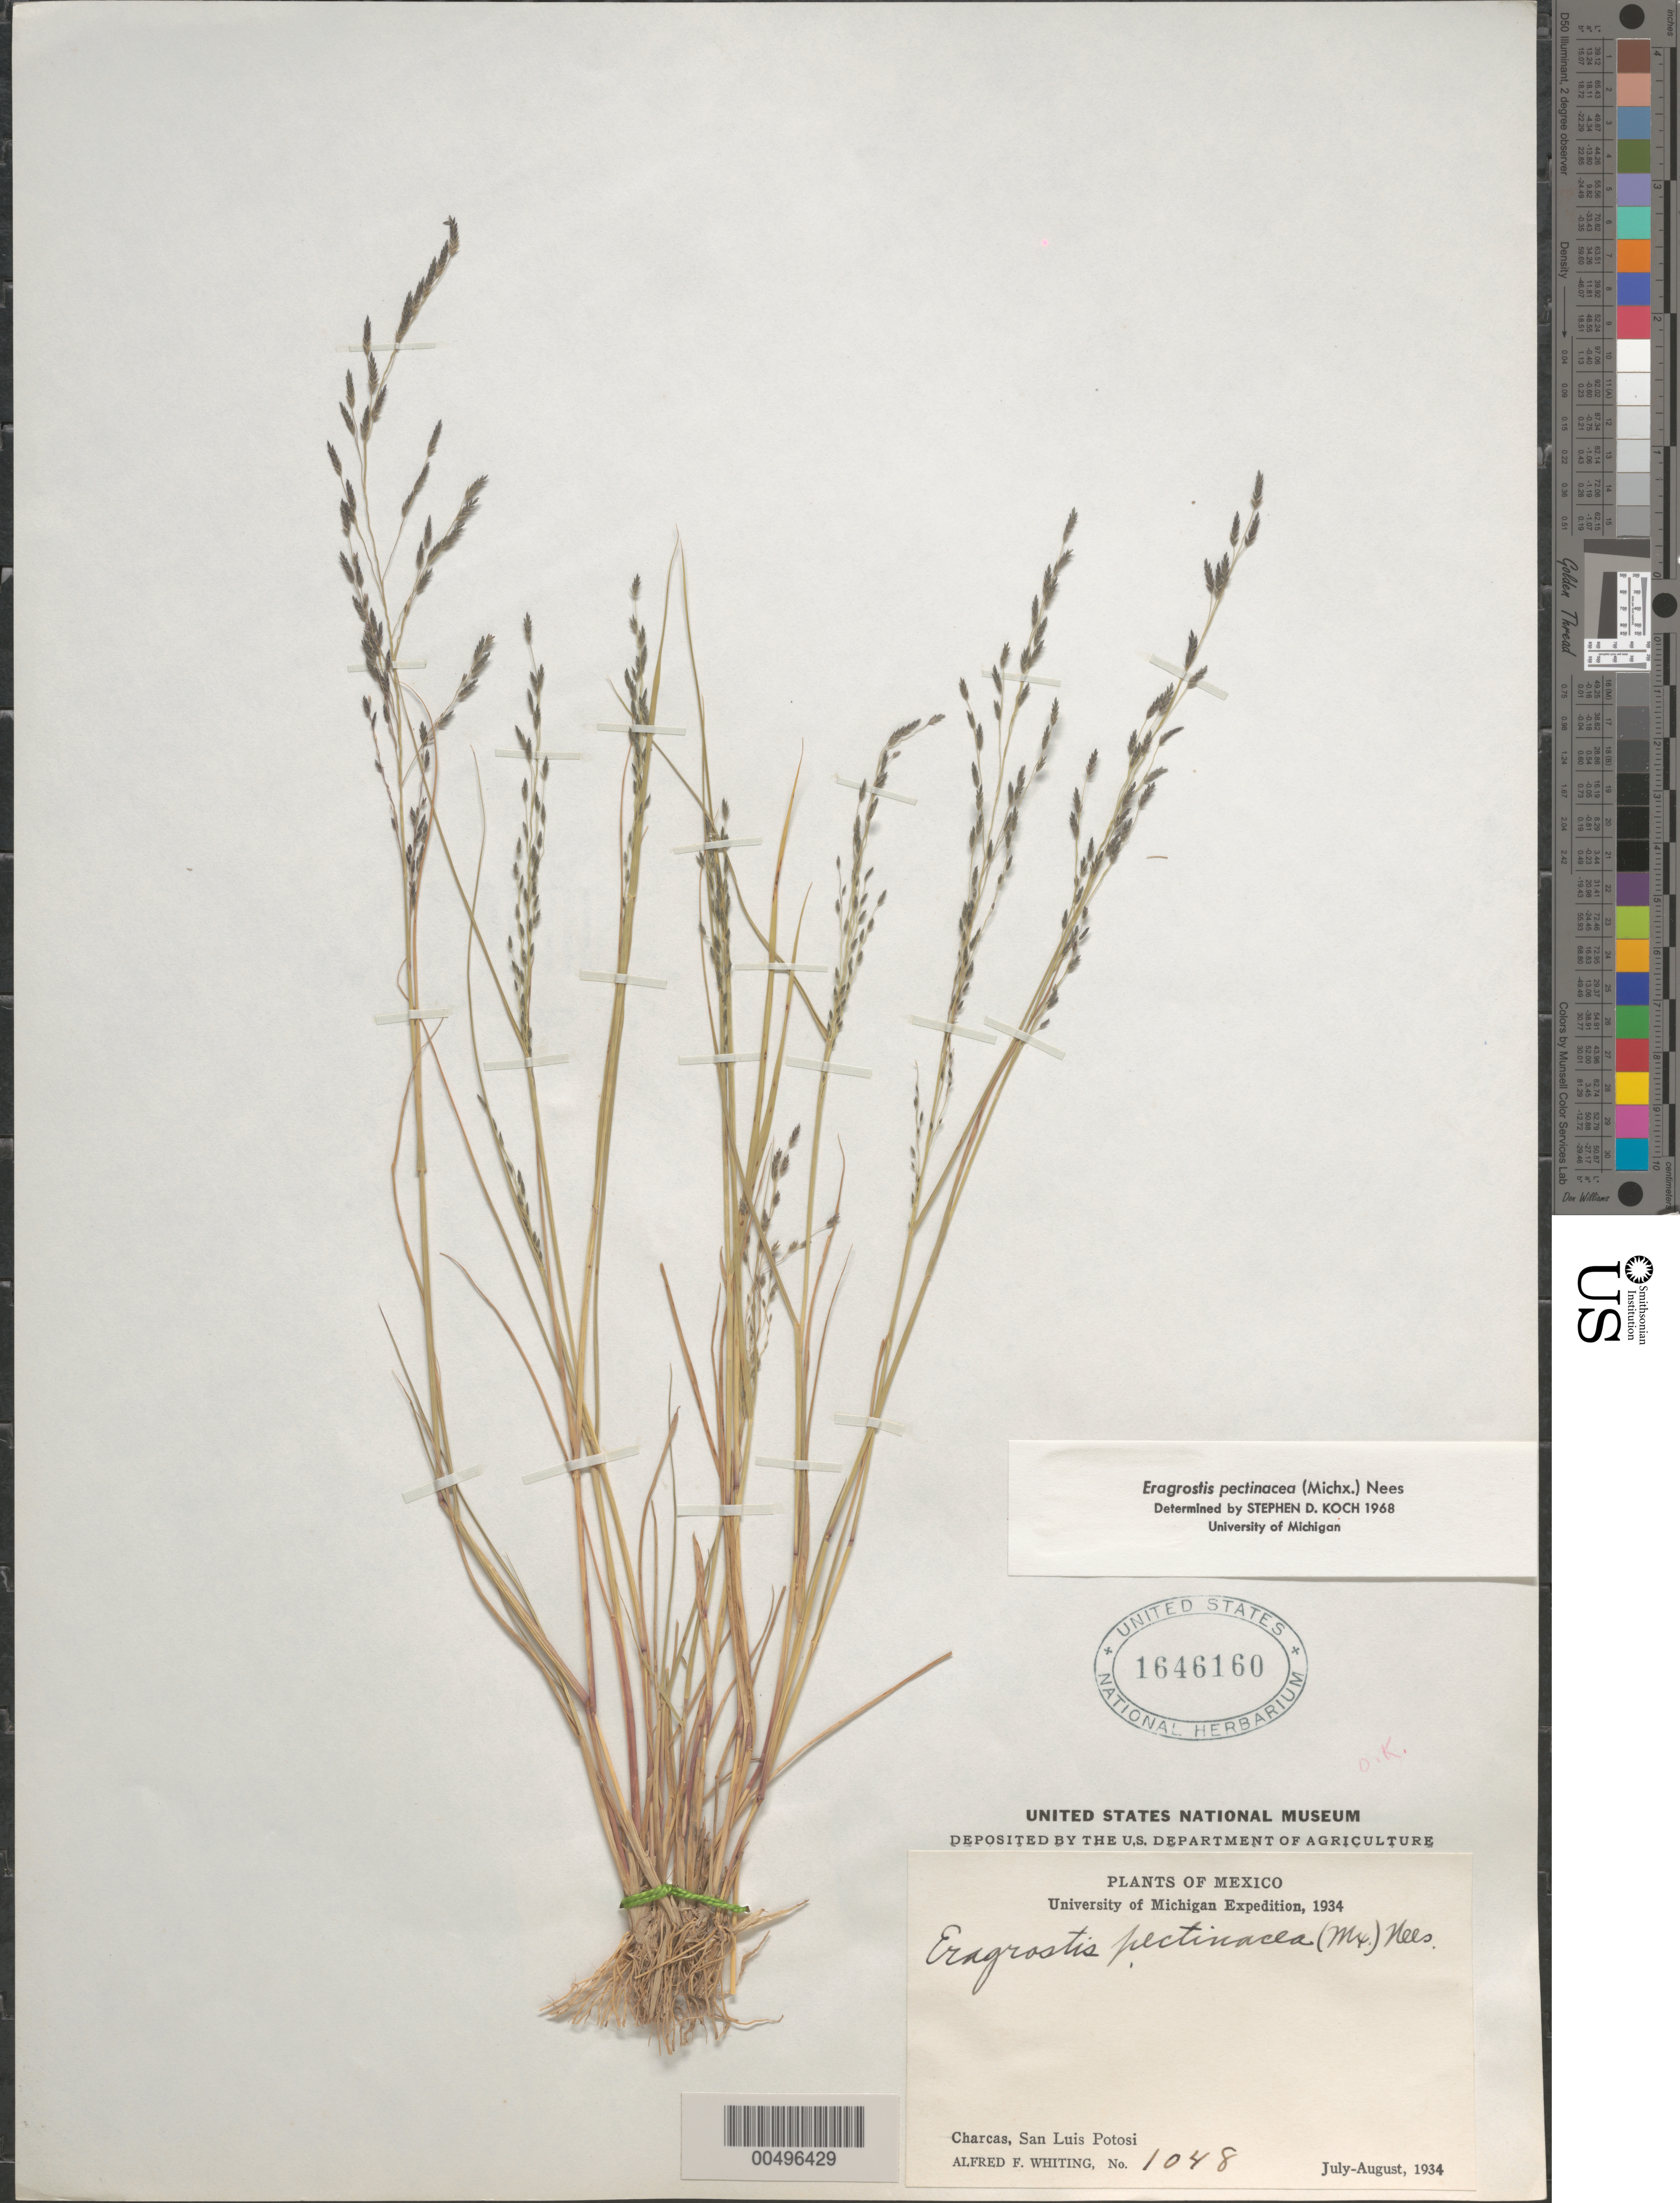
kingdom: Plantae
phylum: Tracheophyta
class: Liliopsida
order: Poales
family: Poaceae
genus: Eragrostis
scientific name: Eragrostis pectinacea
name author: (Michx.) Nees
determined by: Koch, S. D.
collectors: A. F. Whiting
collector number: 1048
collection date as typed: Jul 1934 to Aug 1934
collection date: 1934-07/1934-08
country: Mexico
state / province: San Luis Potosi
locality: Charcas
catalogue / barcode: US 1646160